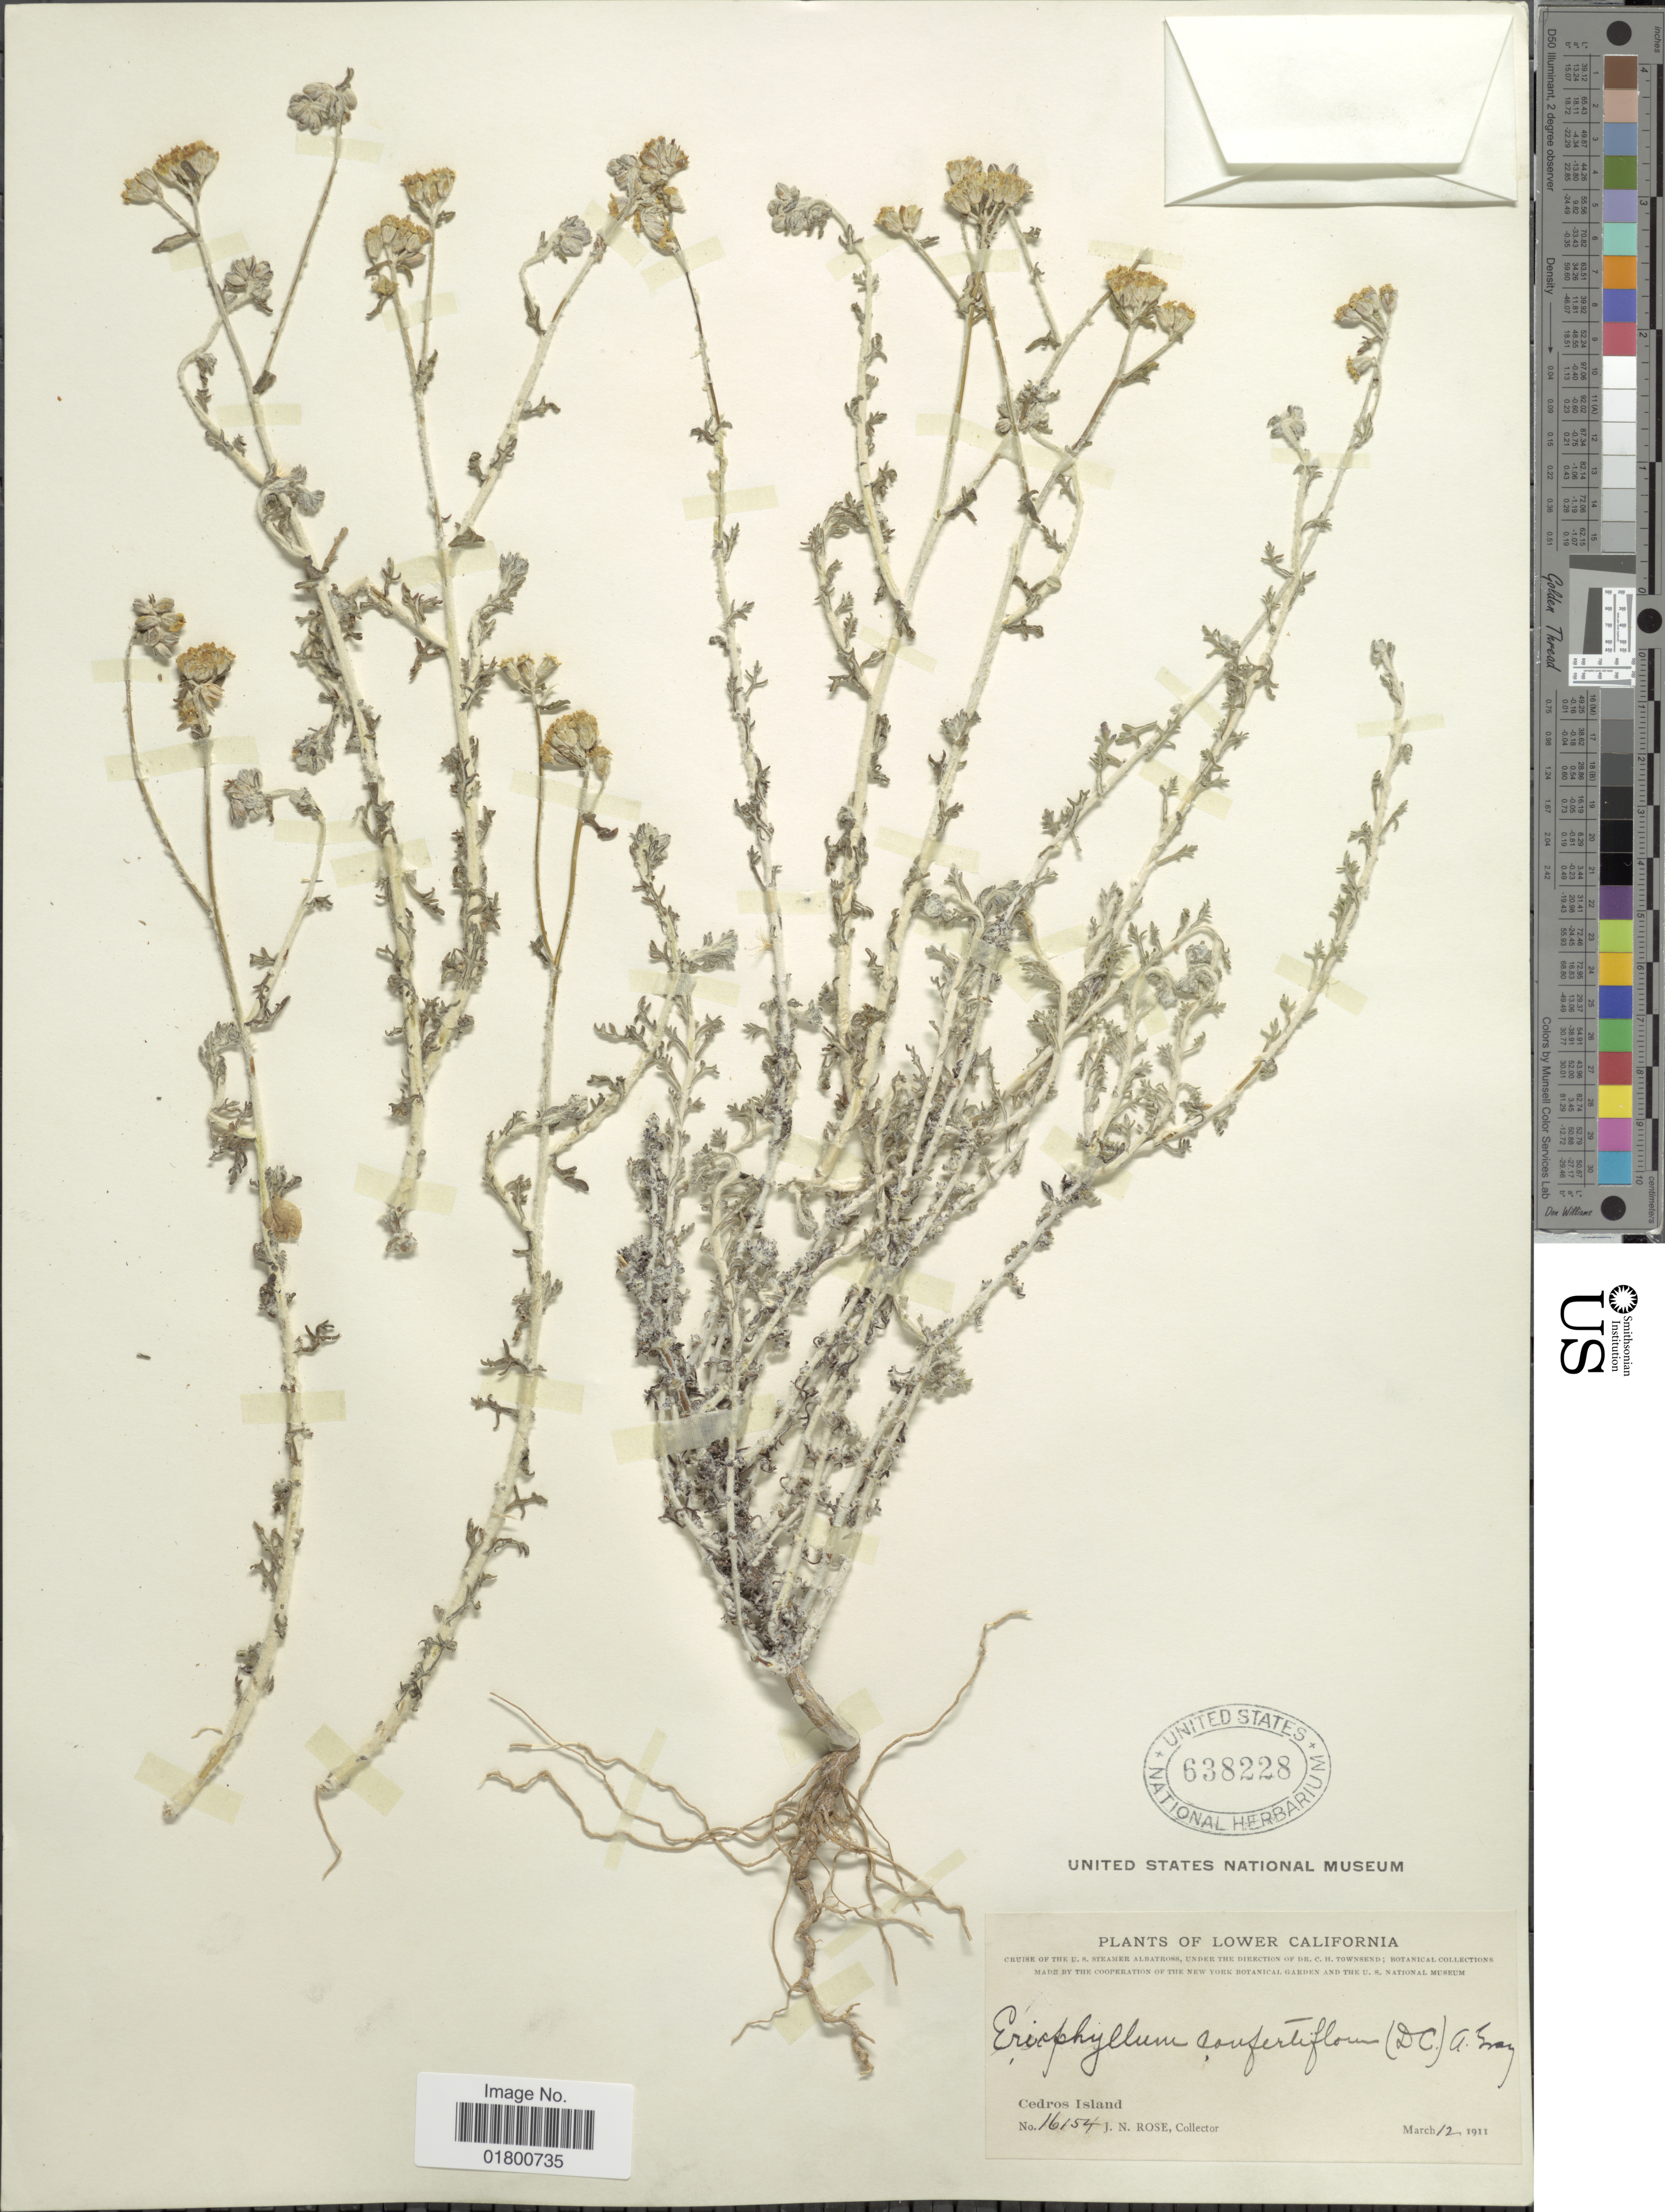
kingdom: Plantae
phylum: Tracheophyta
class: Magnoliopsida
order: Asterales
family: Asteraceae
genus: Eriophyllum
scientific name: Eriophyllum confertiflorum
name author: (DC.) A. Gray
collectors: J. N. Rose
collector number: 16154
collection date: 1911-03-12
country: Mexico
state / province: Baja California Sur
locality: Cedros Island, Lower California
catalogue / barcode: US 638228